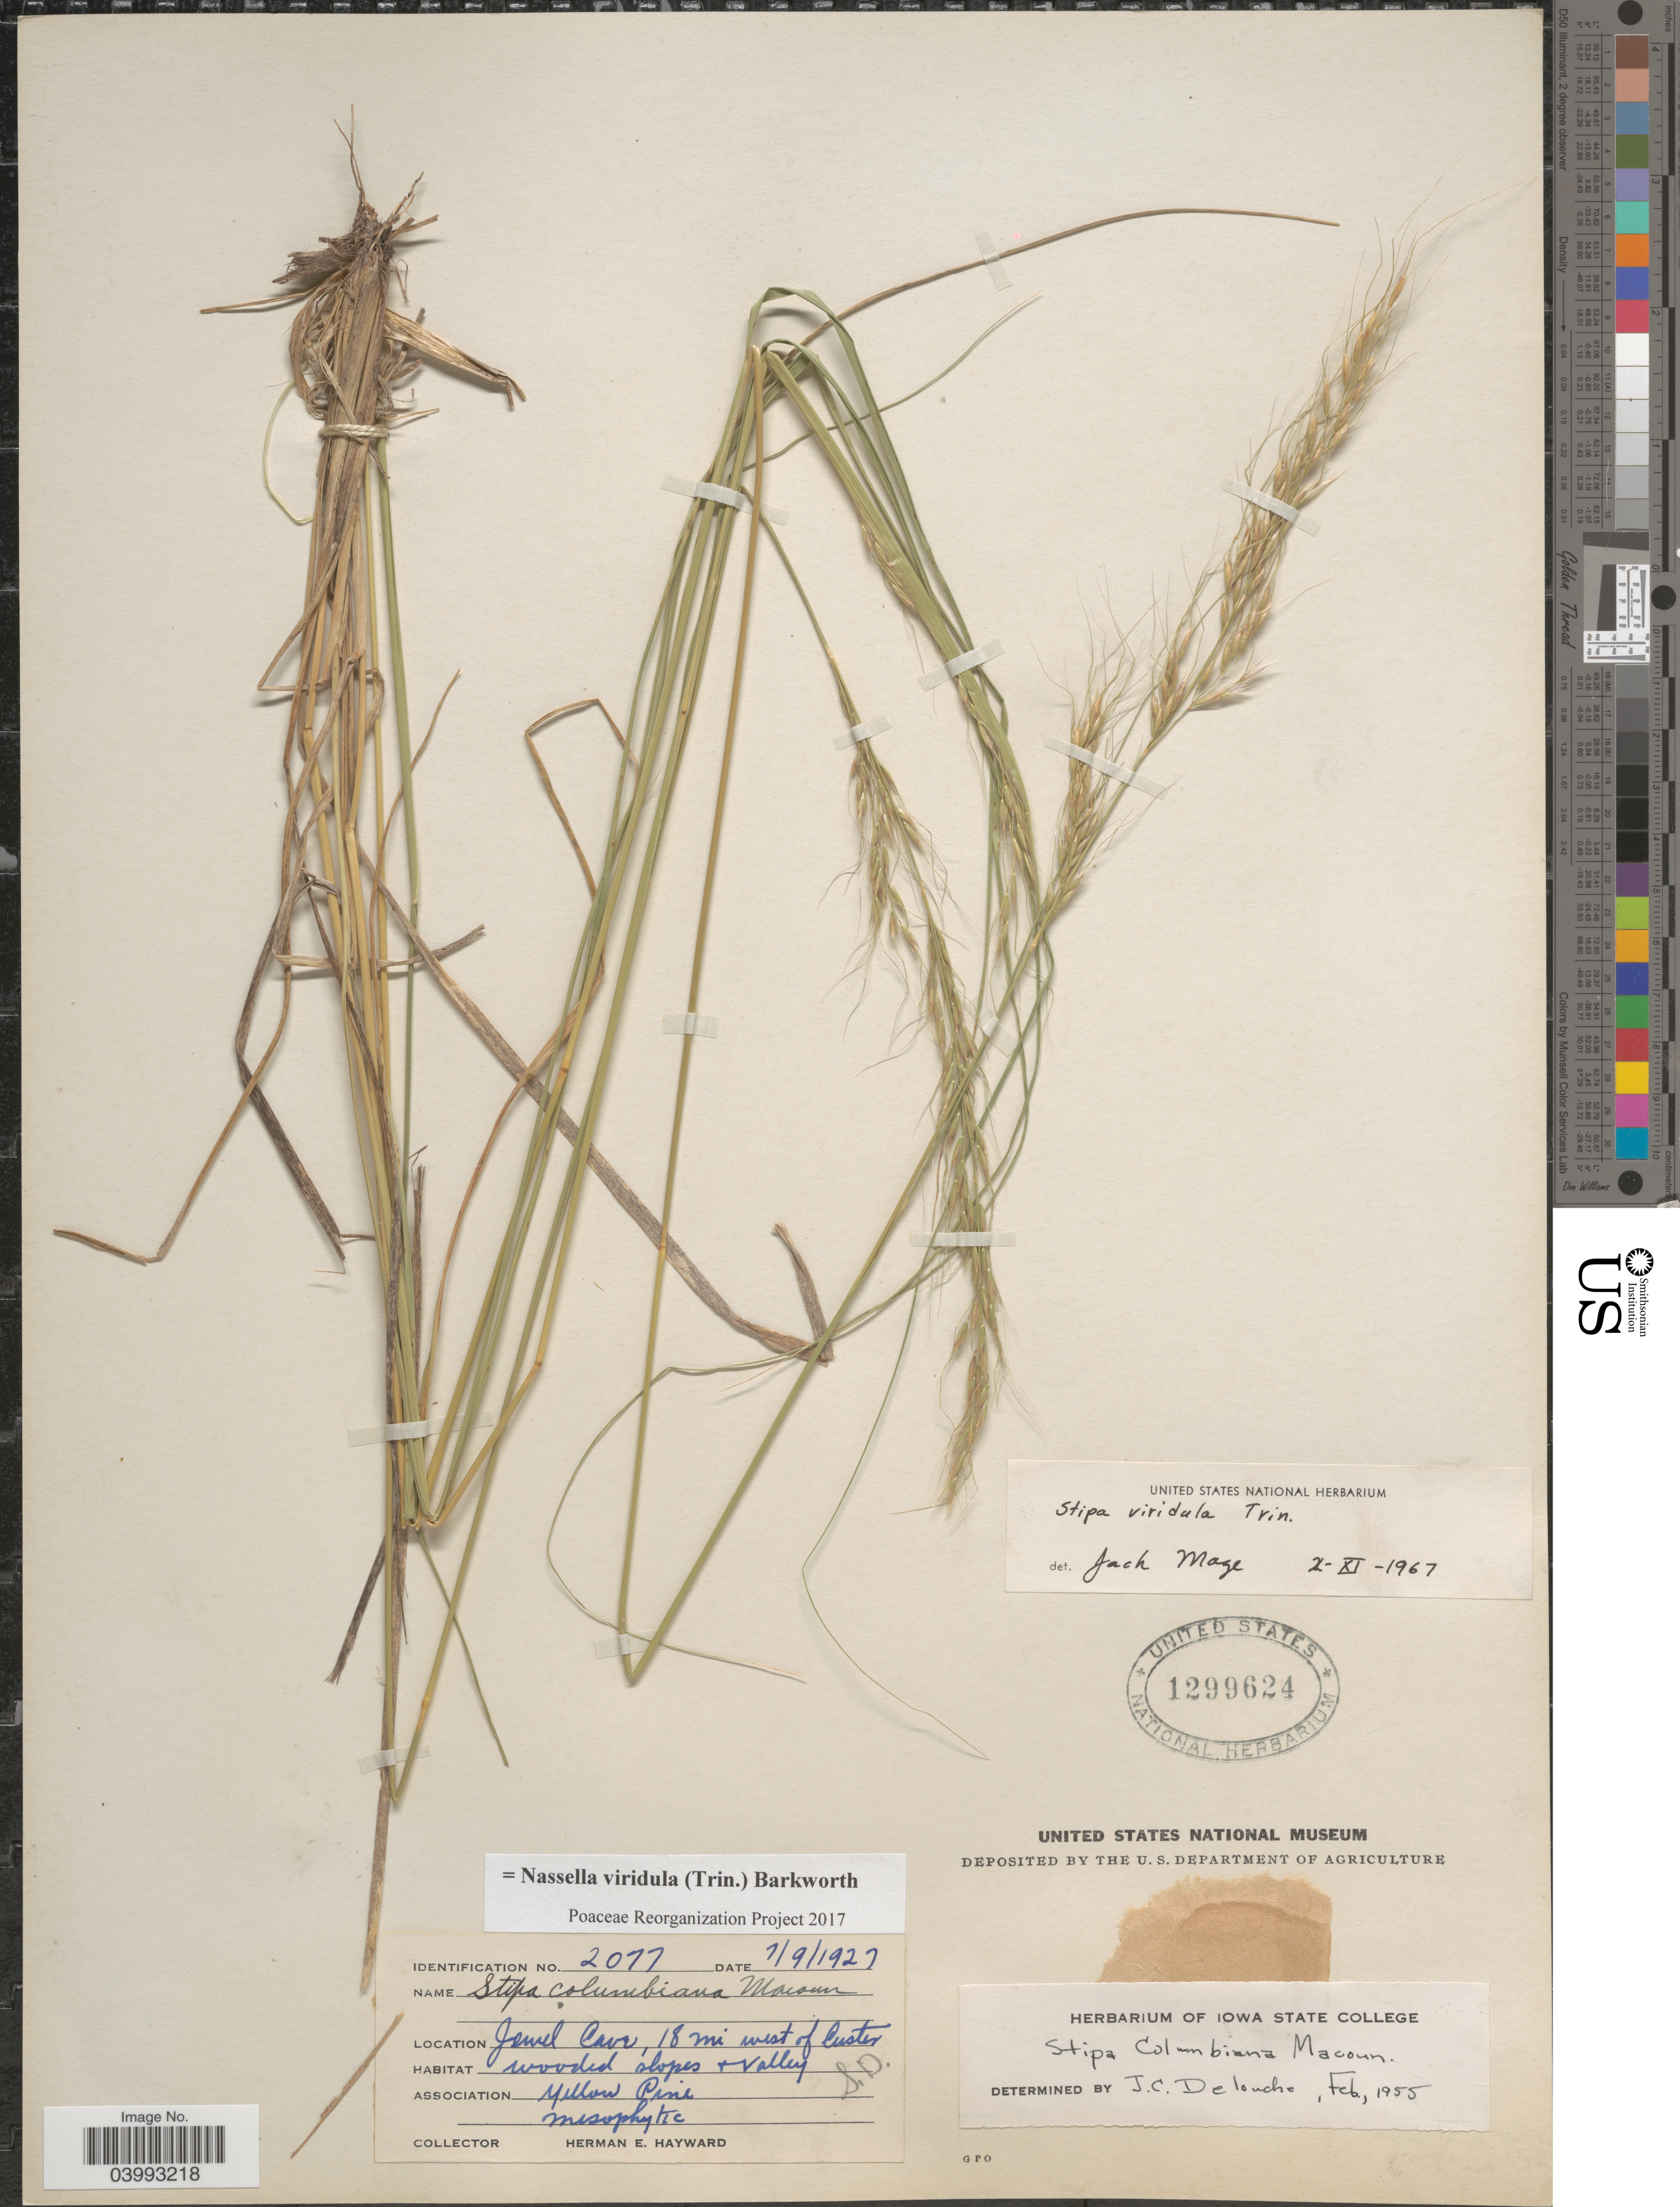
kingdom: Plantae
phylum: Tracheophyta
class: Liliopsida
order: Poales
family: Poaceae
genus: Nassella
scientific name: Nassella viridula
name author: (Trin.) Barkworth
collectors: H. Hayward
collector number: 2077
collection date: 1927-07-09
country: United States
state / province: South Dakota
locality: Jewel Cave, 18 mi west of Custer. Yellow Pine.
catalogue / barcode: US 1299624